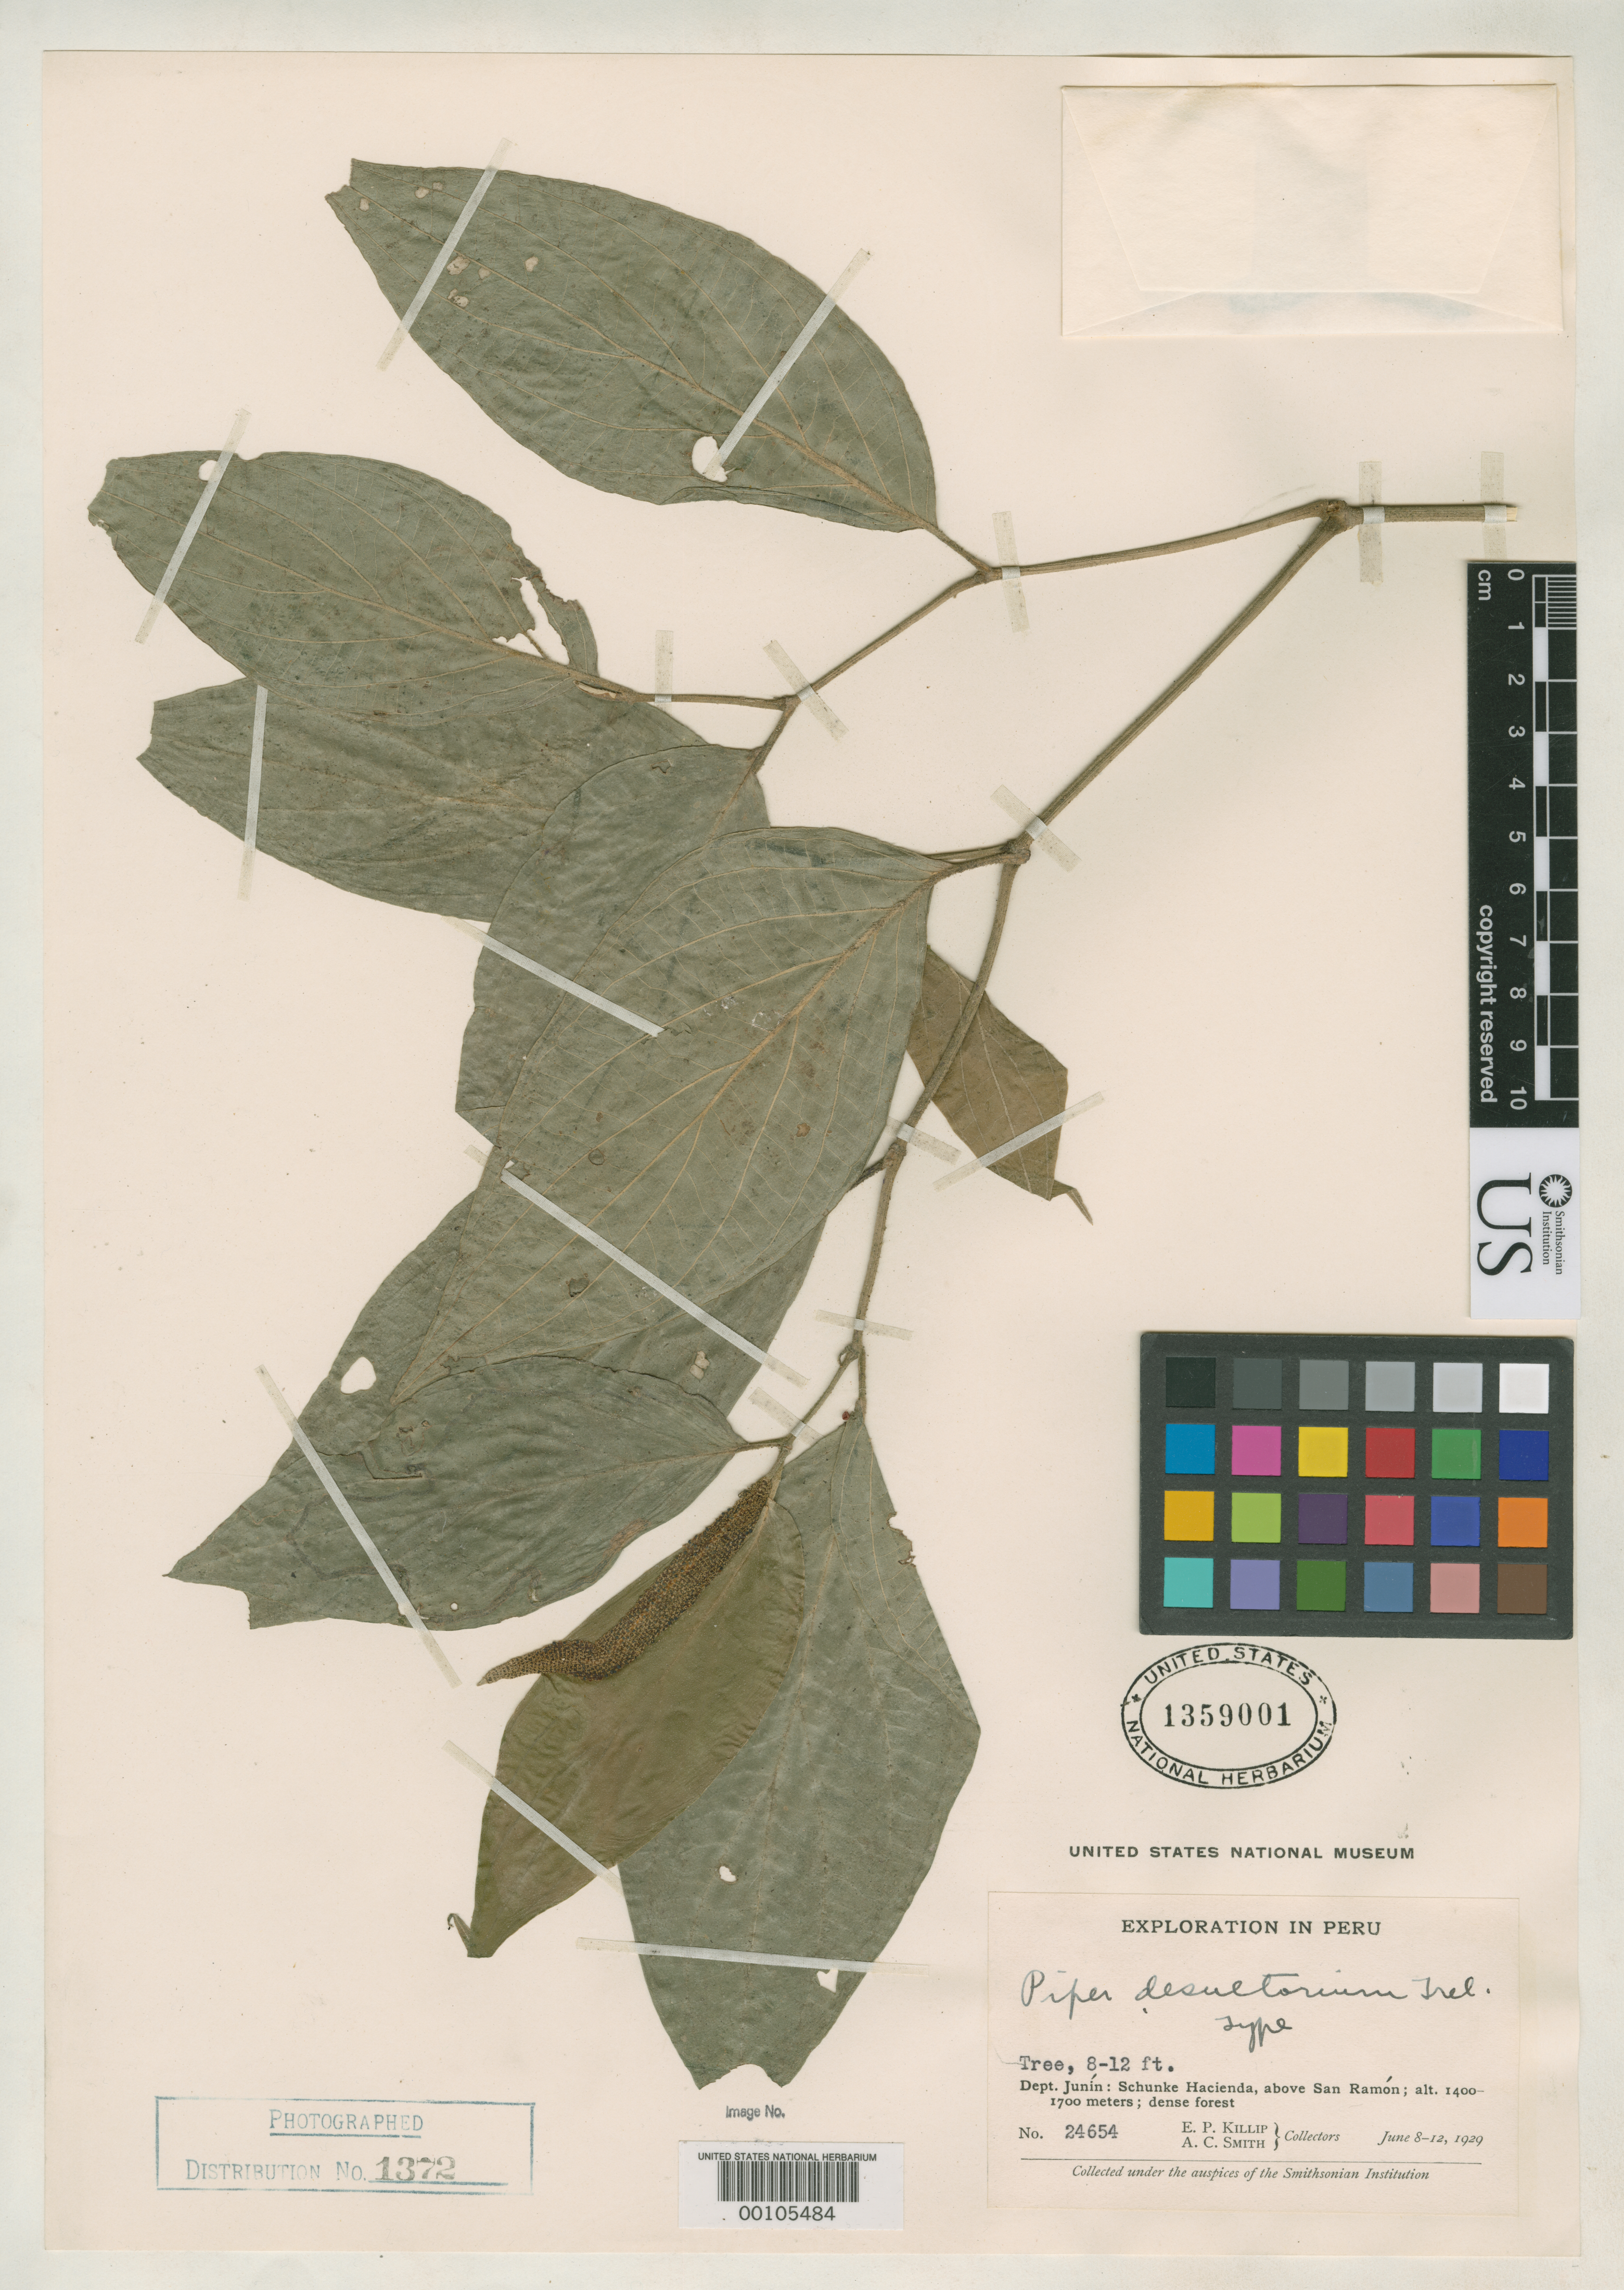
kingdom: Plantae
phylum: Tracheophyta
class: Magnoliopsida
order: Piperales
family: Piperaceae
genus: Piper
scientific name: Piper desultorium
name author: Trel.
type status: Holotype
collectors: E. P. Killip & A. C. Smith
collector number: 24654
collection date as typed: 08 Jun 1929 to 12 Jun 1929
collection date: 1929-06-08/1929-06-12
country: Peru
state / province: Junín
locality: Schunke Hacienda, above San Ramon.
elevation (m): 1400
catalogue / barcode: US 1359001